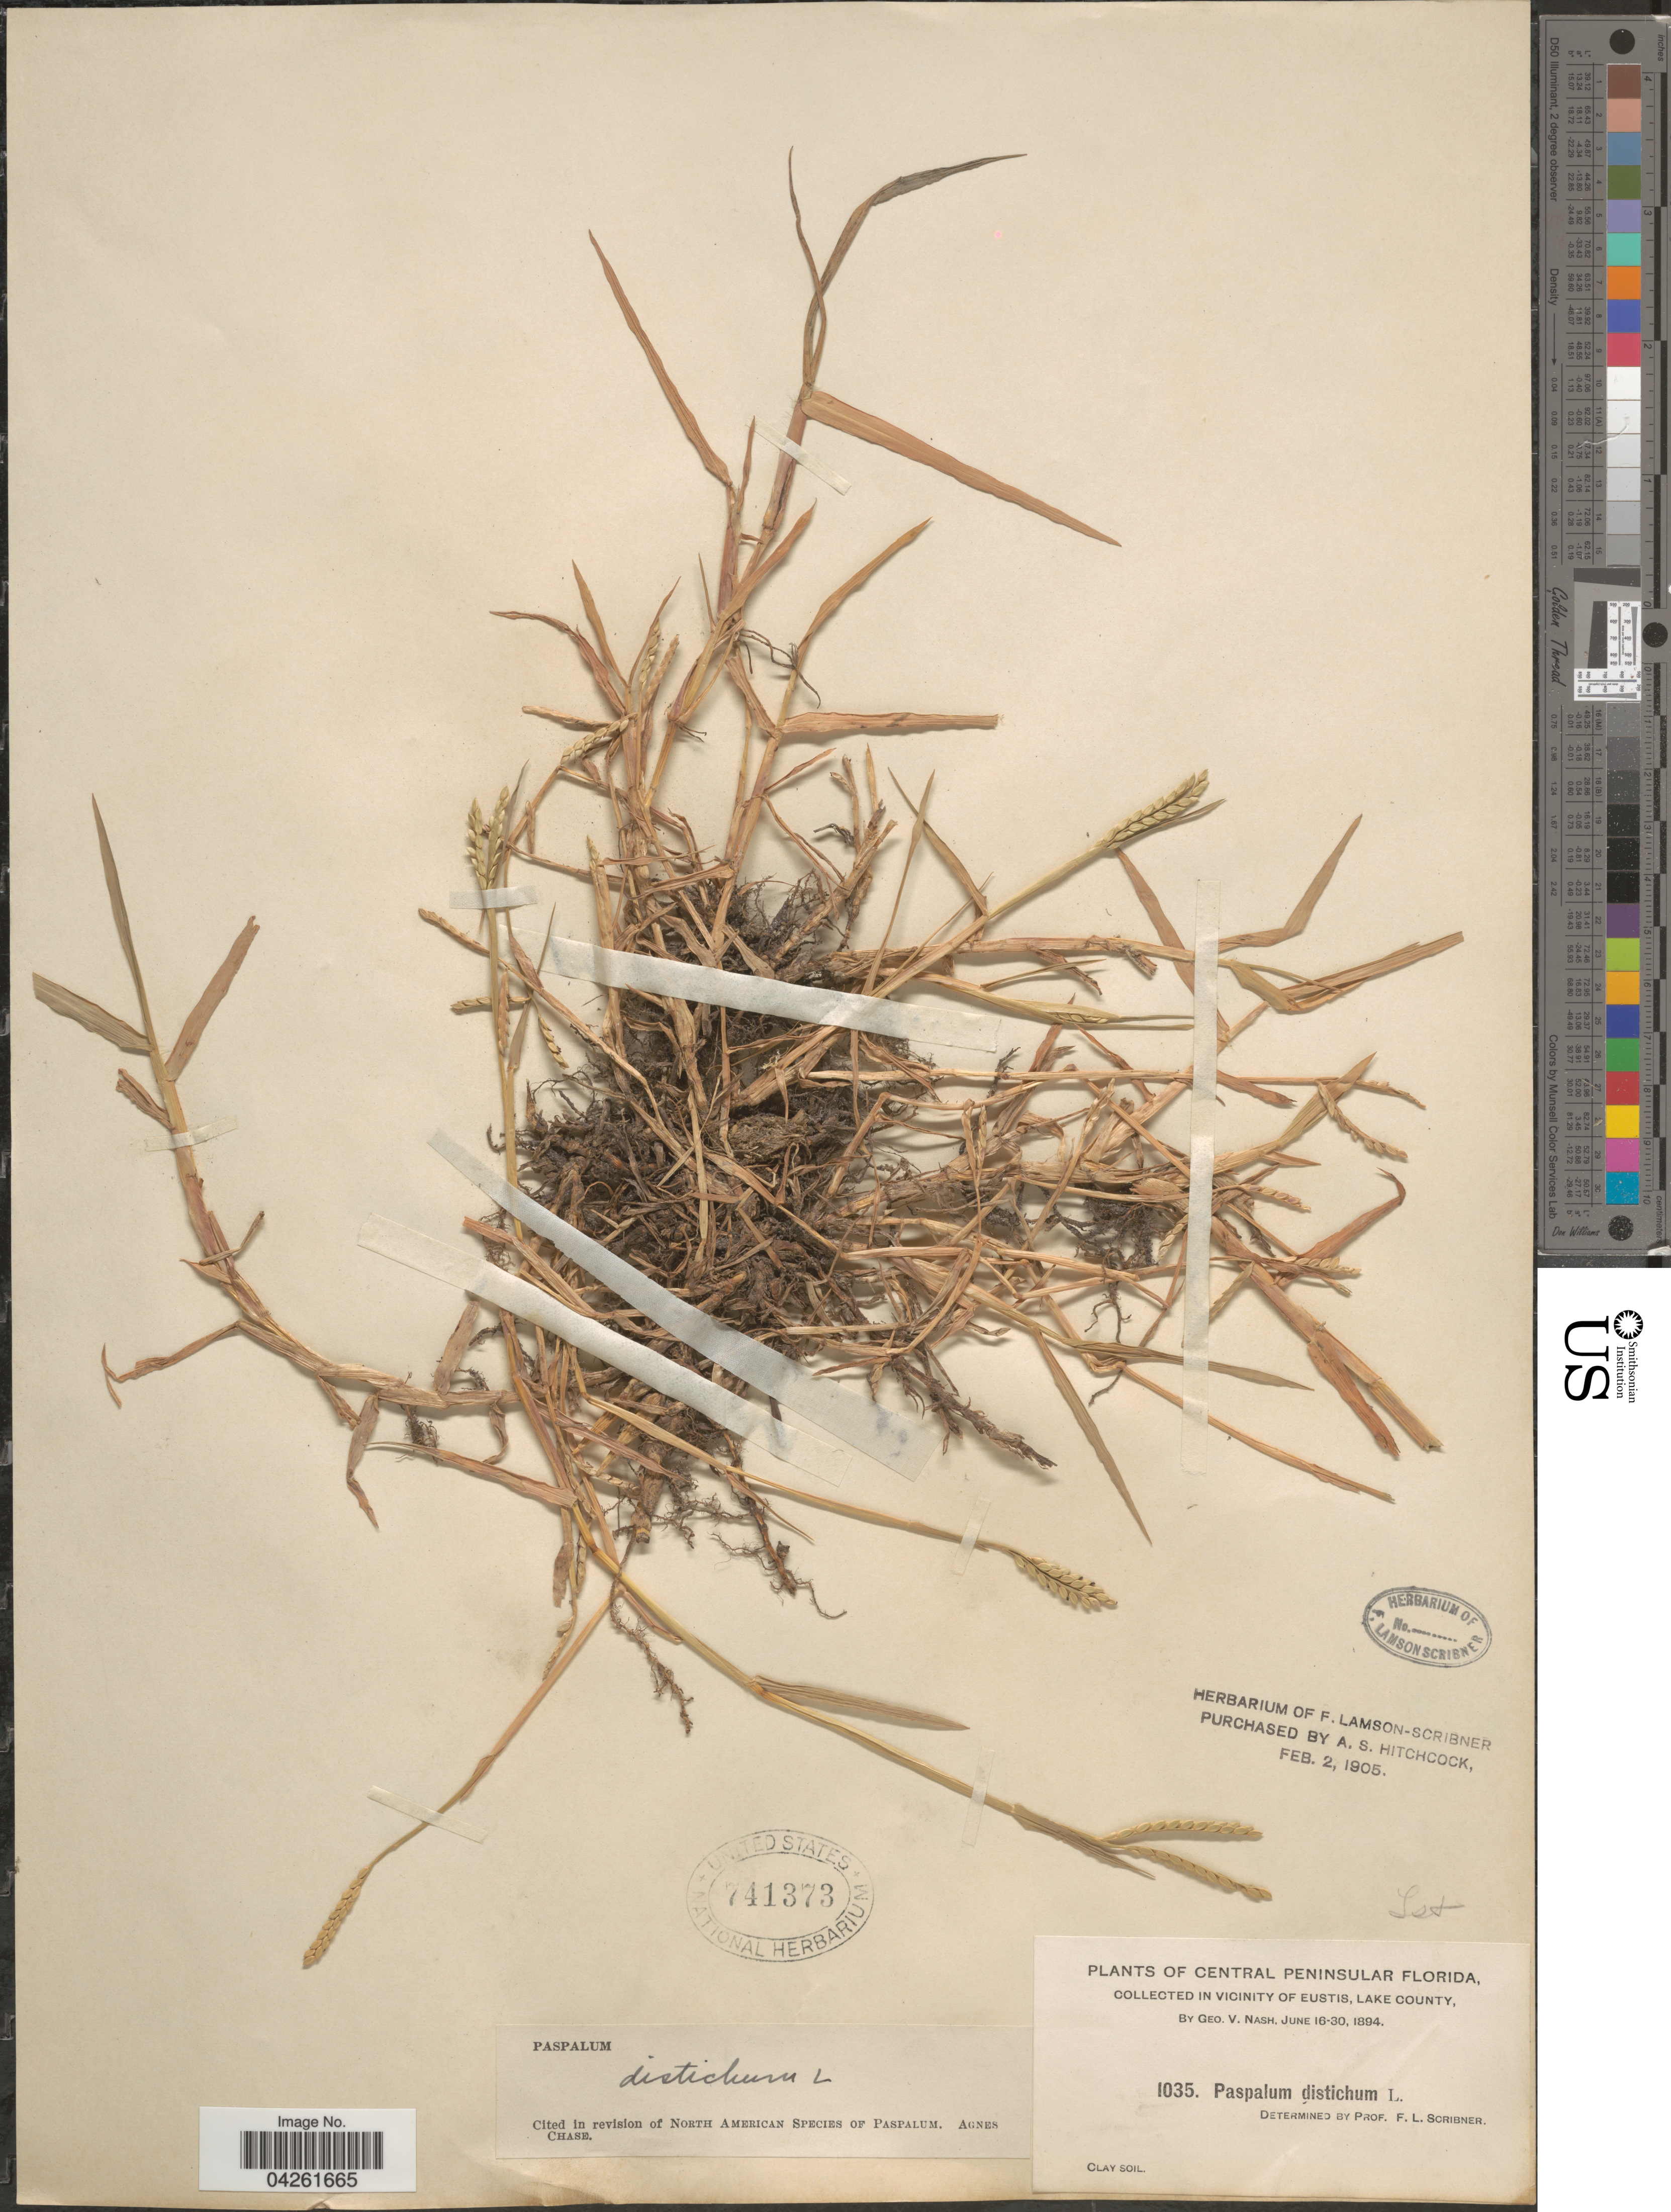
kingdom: Plantae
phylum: Tracheophyta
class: Liliopsida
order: Poales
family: Poaceae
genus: Paspalum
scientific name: Paspalum distichum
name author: L.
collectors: G. V. Nash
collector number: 1035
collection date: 1894-06-16/1894-06-30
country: United States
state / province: Florida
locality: Central Peninsular Florida. In Vicinity Of Eustis, Lake County.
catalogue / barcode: US 741373